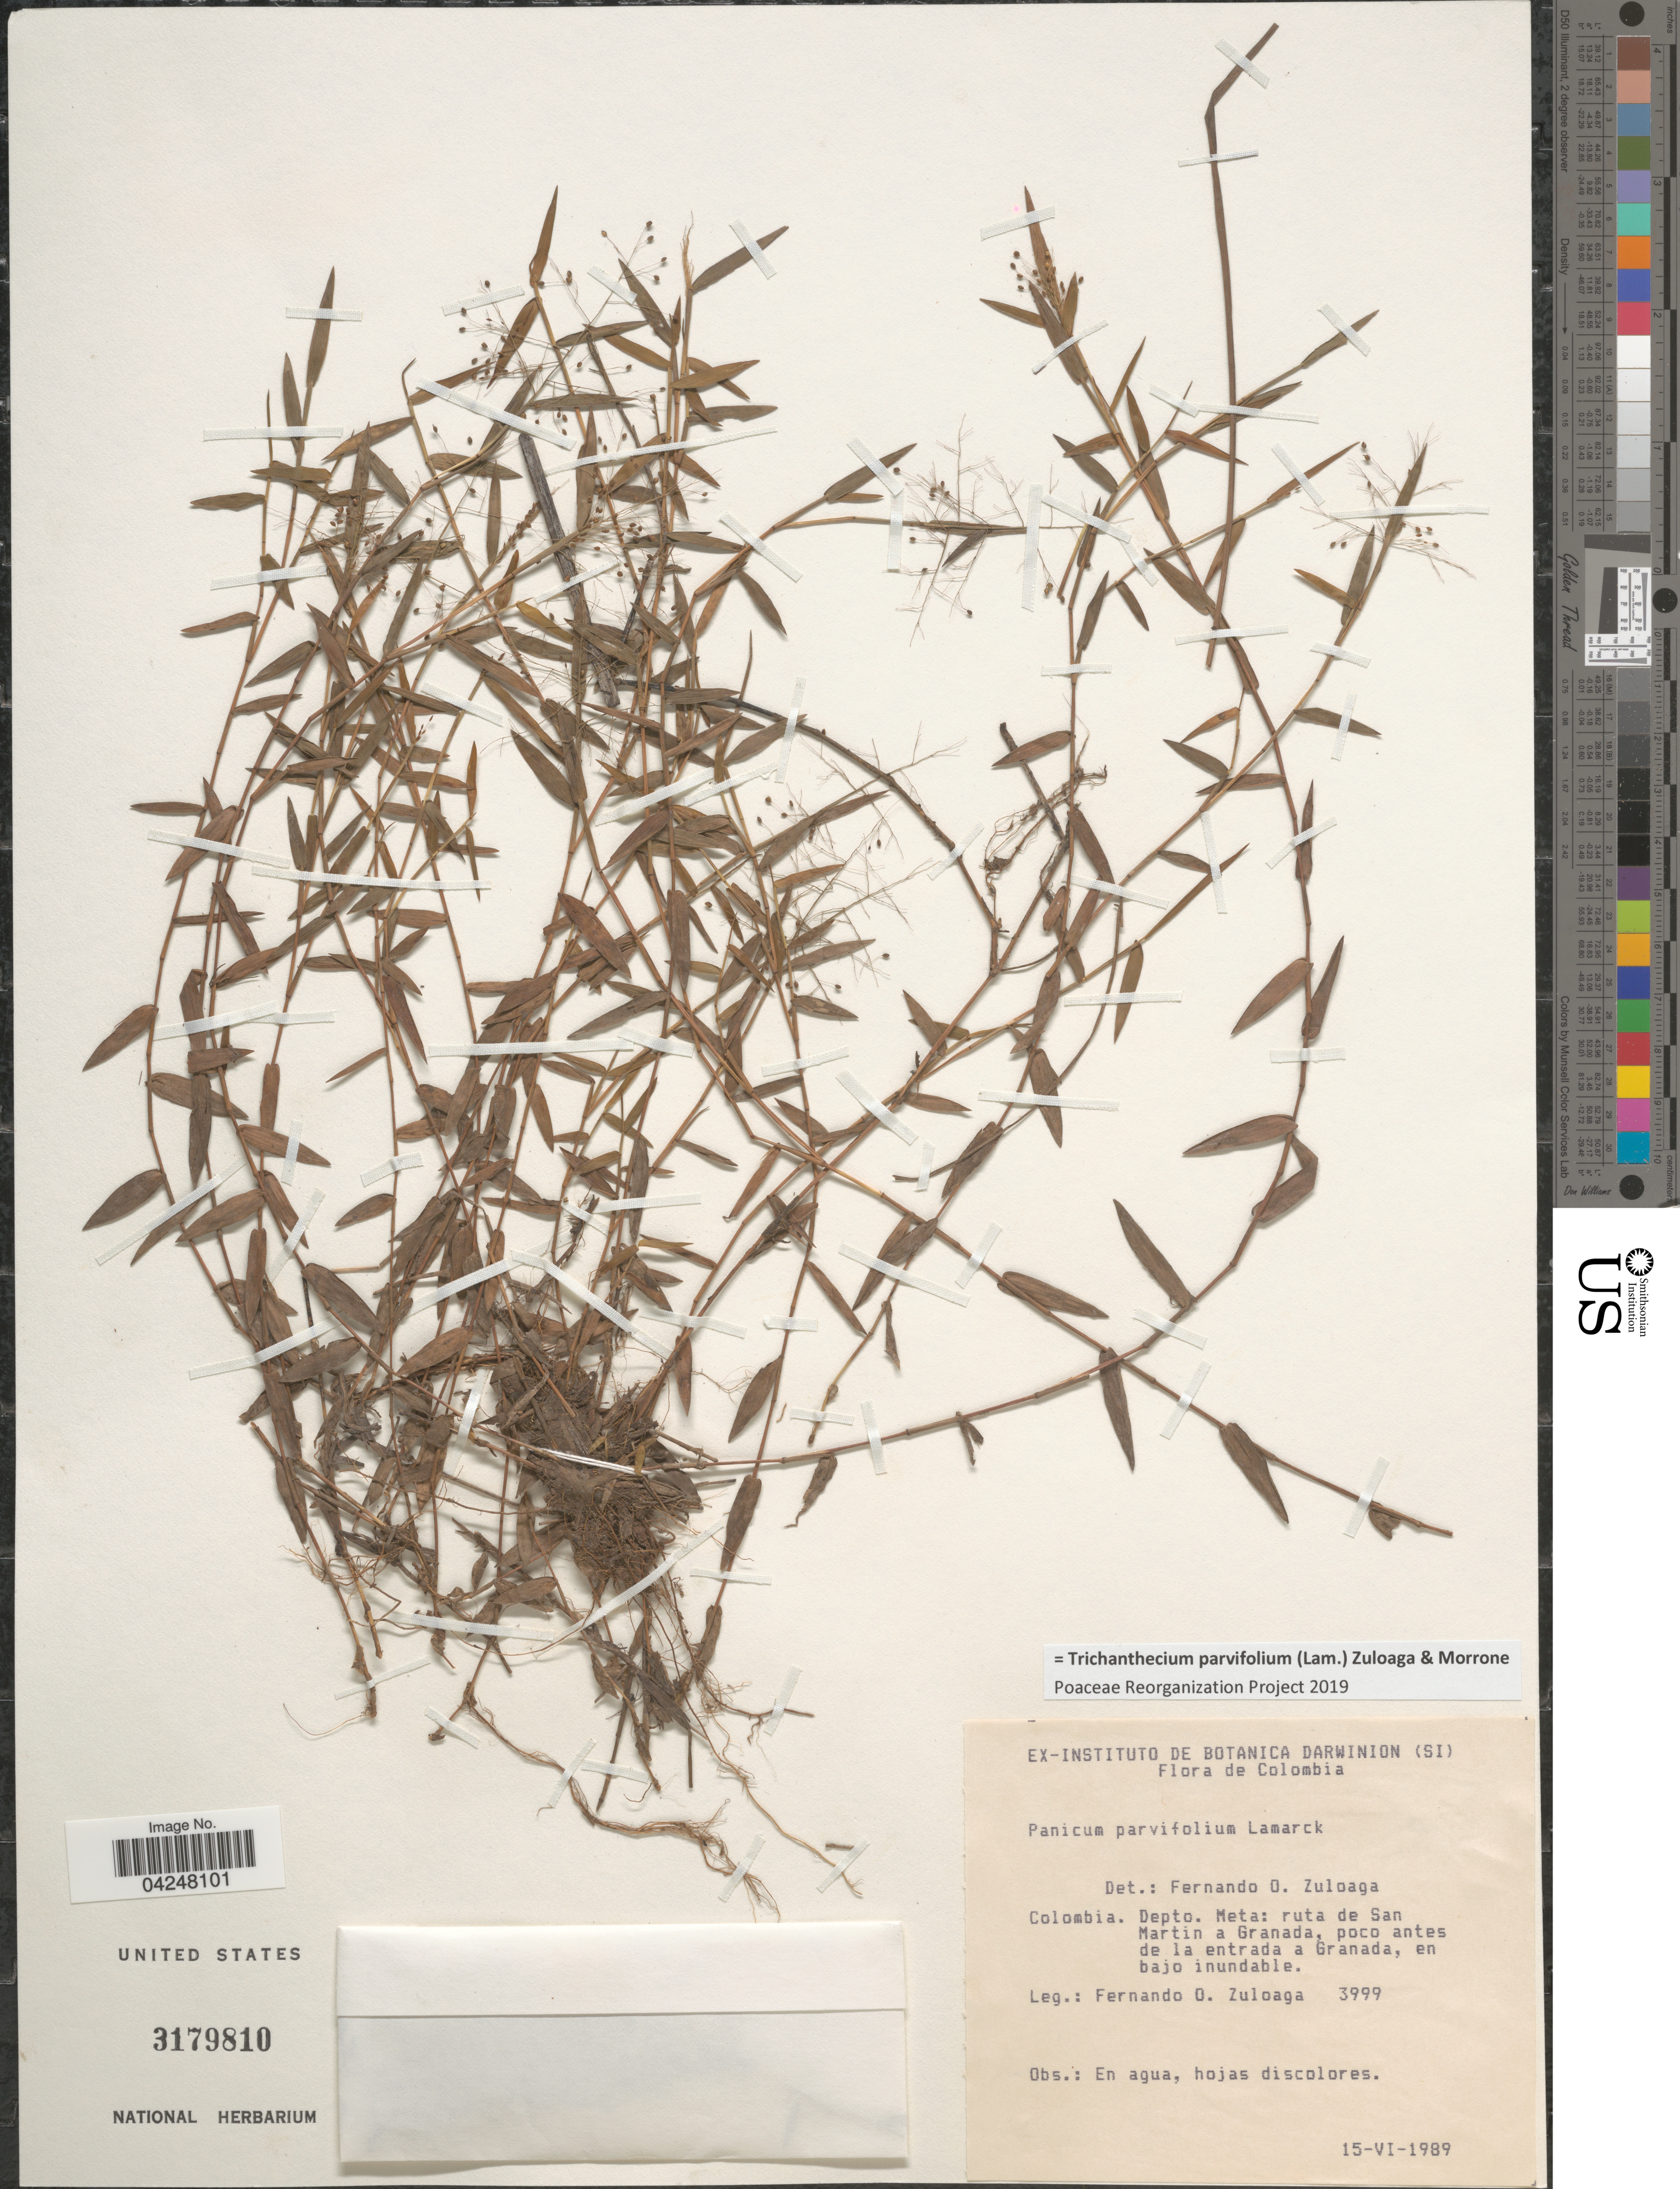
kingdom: Plantae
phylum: Tracheophyta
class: Liliopsida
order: Poales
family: Poaceae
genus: Trichanthecium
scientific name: Trichanthecium parvifolium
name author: (Lam.) Zuloaga & Morrone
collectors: F. O. Zuloaga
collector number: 3999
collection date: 1989-06-15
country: Colombia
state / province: Meta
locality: Depto. Meta: ruta de San Martin a Granada, poco antes de la entrada a Granada, en bajo inundable.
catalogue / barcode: US 3179810